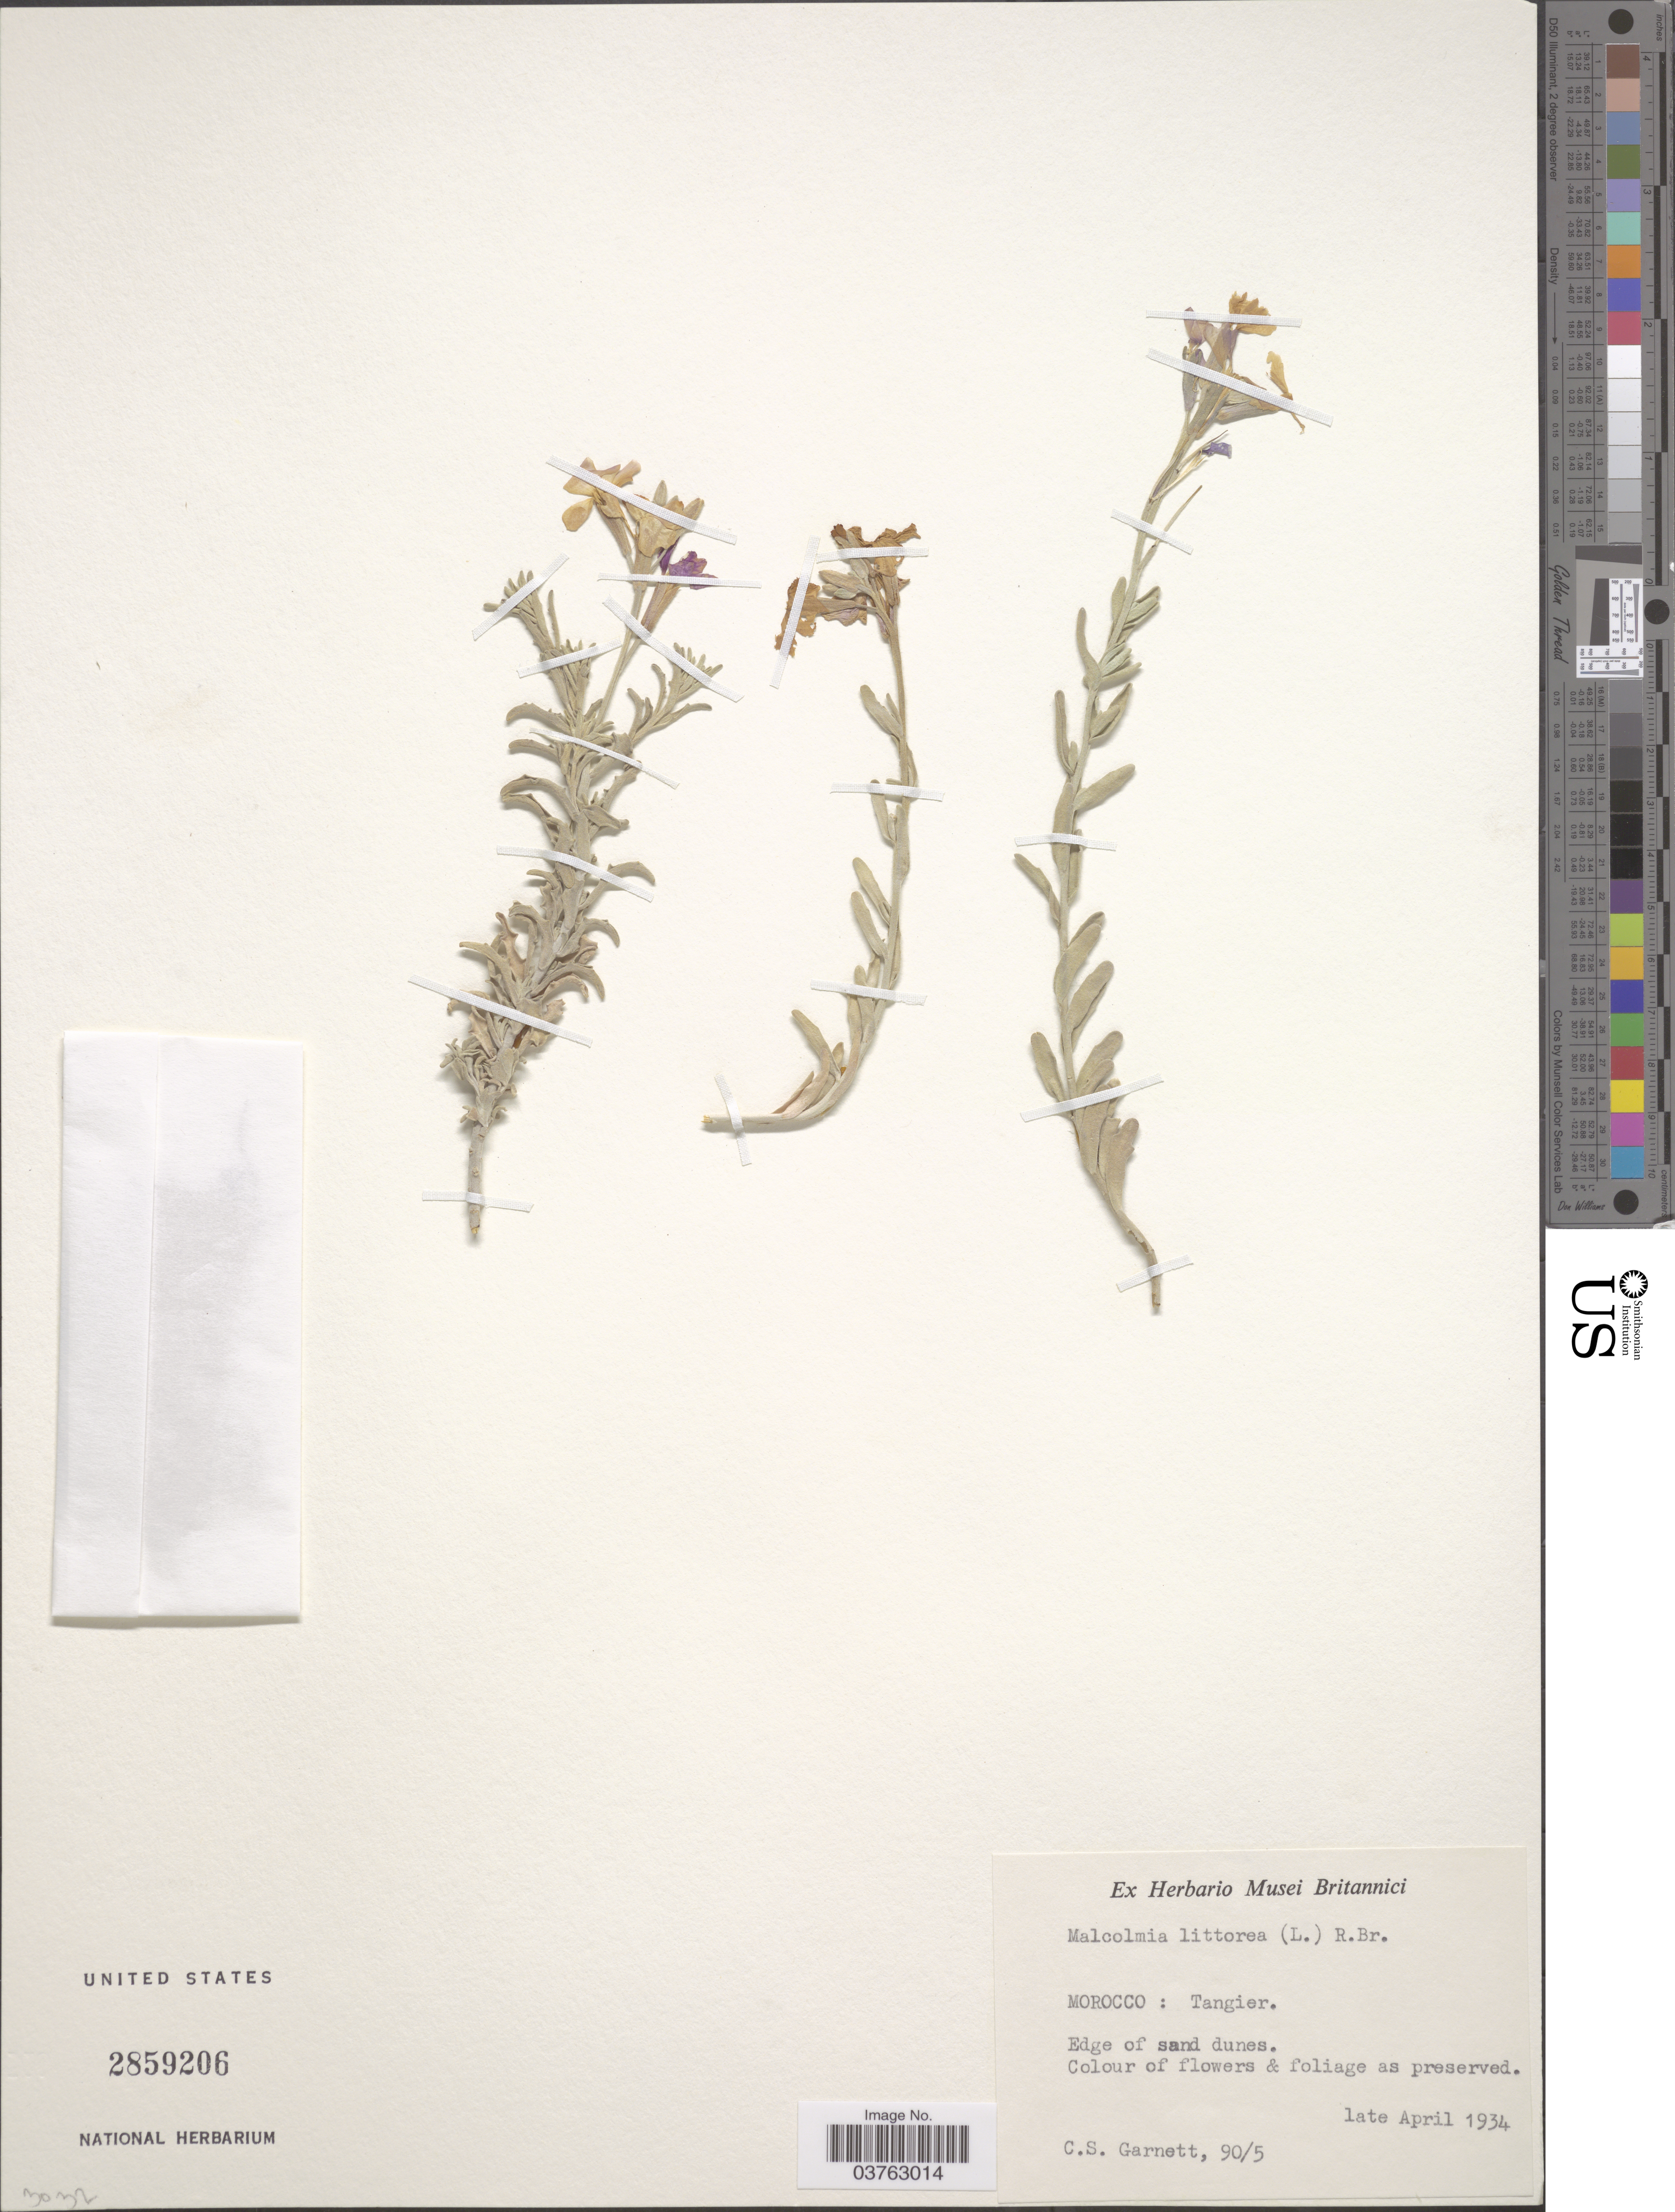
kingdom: Plantae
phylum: Tracheophyta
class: Magnoliopsida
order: Brassicales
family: Brassicaceae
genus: Malcolmia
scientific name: Malcolmia littorea var. multicaulis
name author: (Pomel) Maire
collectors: C. Garnett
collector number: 90/5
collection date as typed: late April 1934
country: Morocco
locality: Tangier.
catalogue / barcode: US 2859206